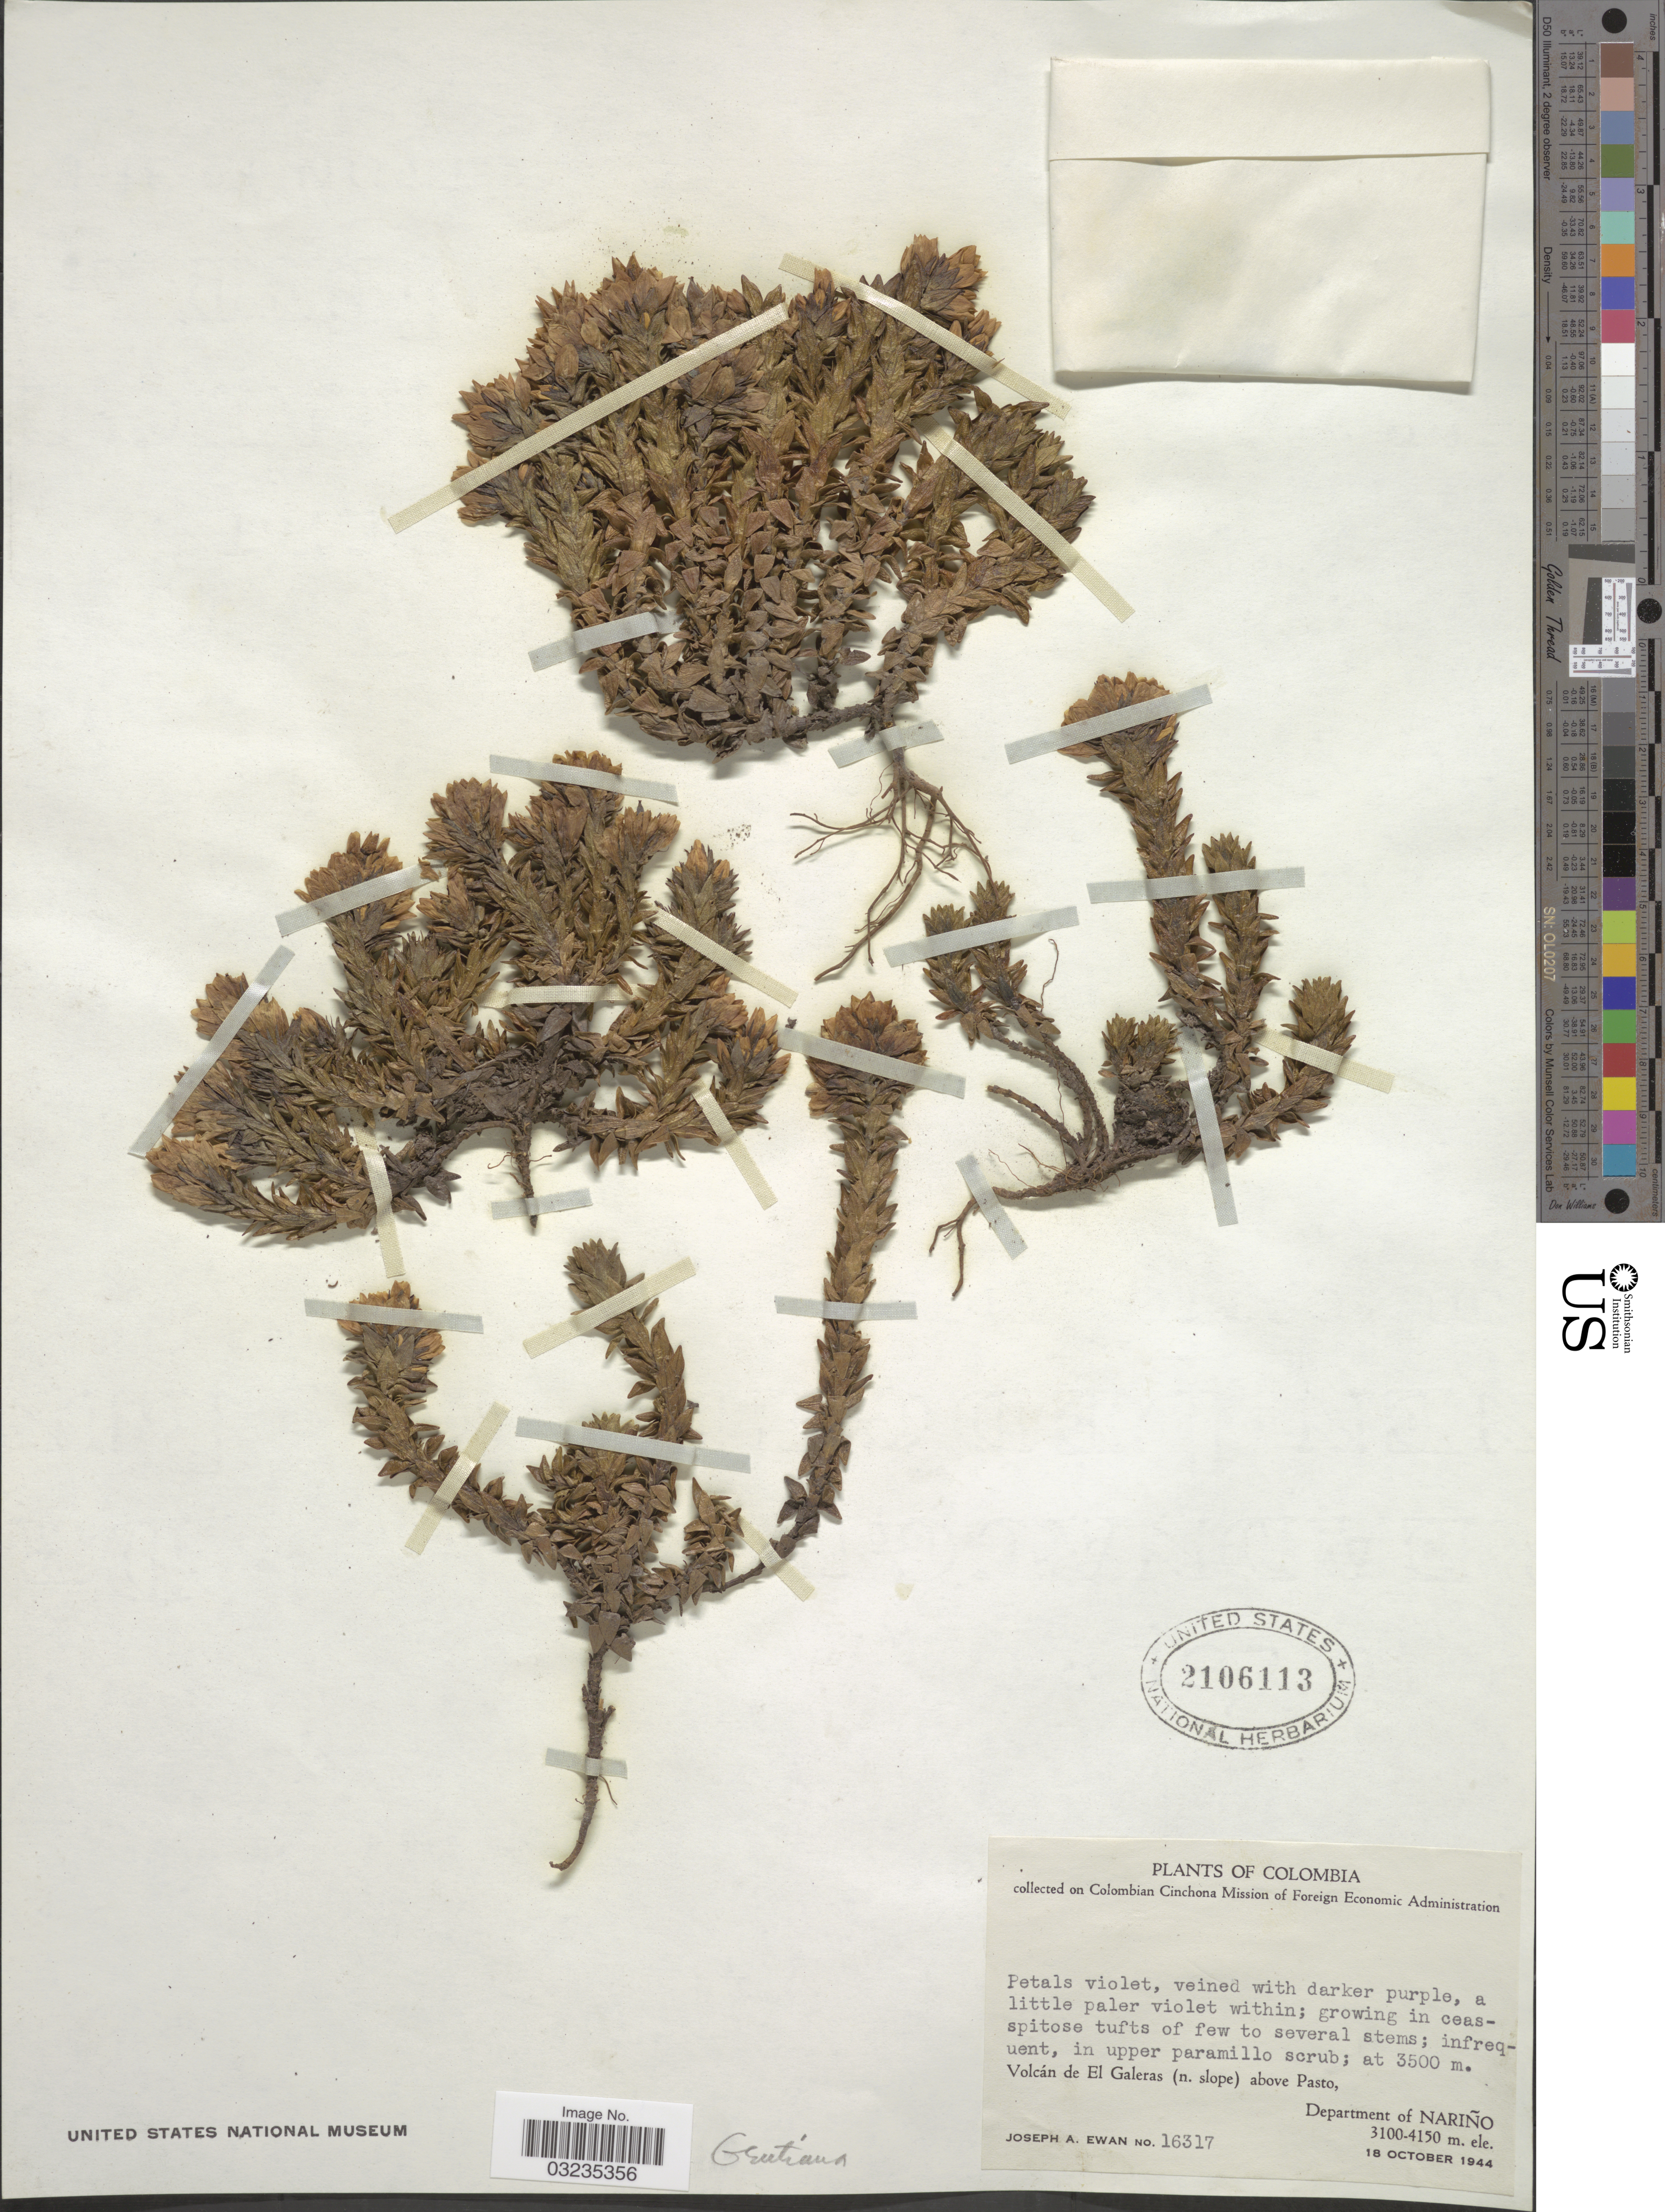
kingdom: Plantae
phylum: Tracheophyta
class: Magnoliopsida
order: Gentianales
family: Gentianaceae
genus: Gentiana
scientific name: Gentiana sp.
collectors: J. A. Ewan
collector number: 16317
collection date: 1944-10-18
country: Colombia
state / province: Nariño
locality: Volcán de El Galeras (n. slope) above Pasto, Department of Nariño.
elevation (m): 3500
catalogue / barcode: US 2106113